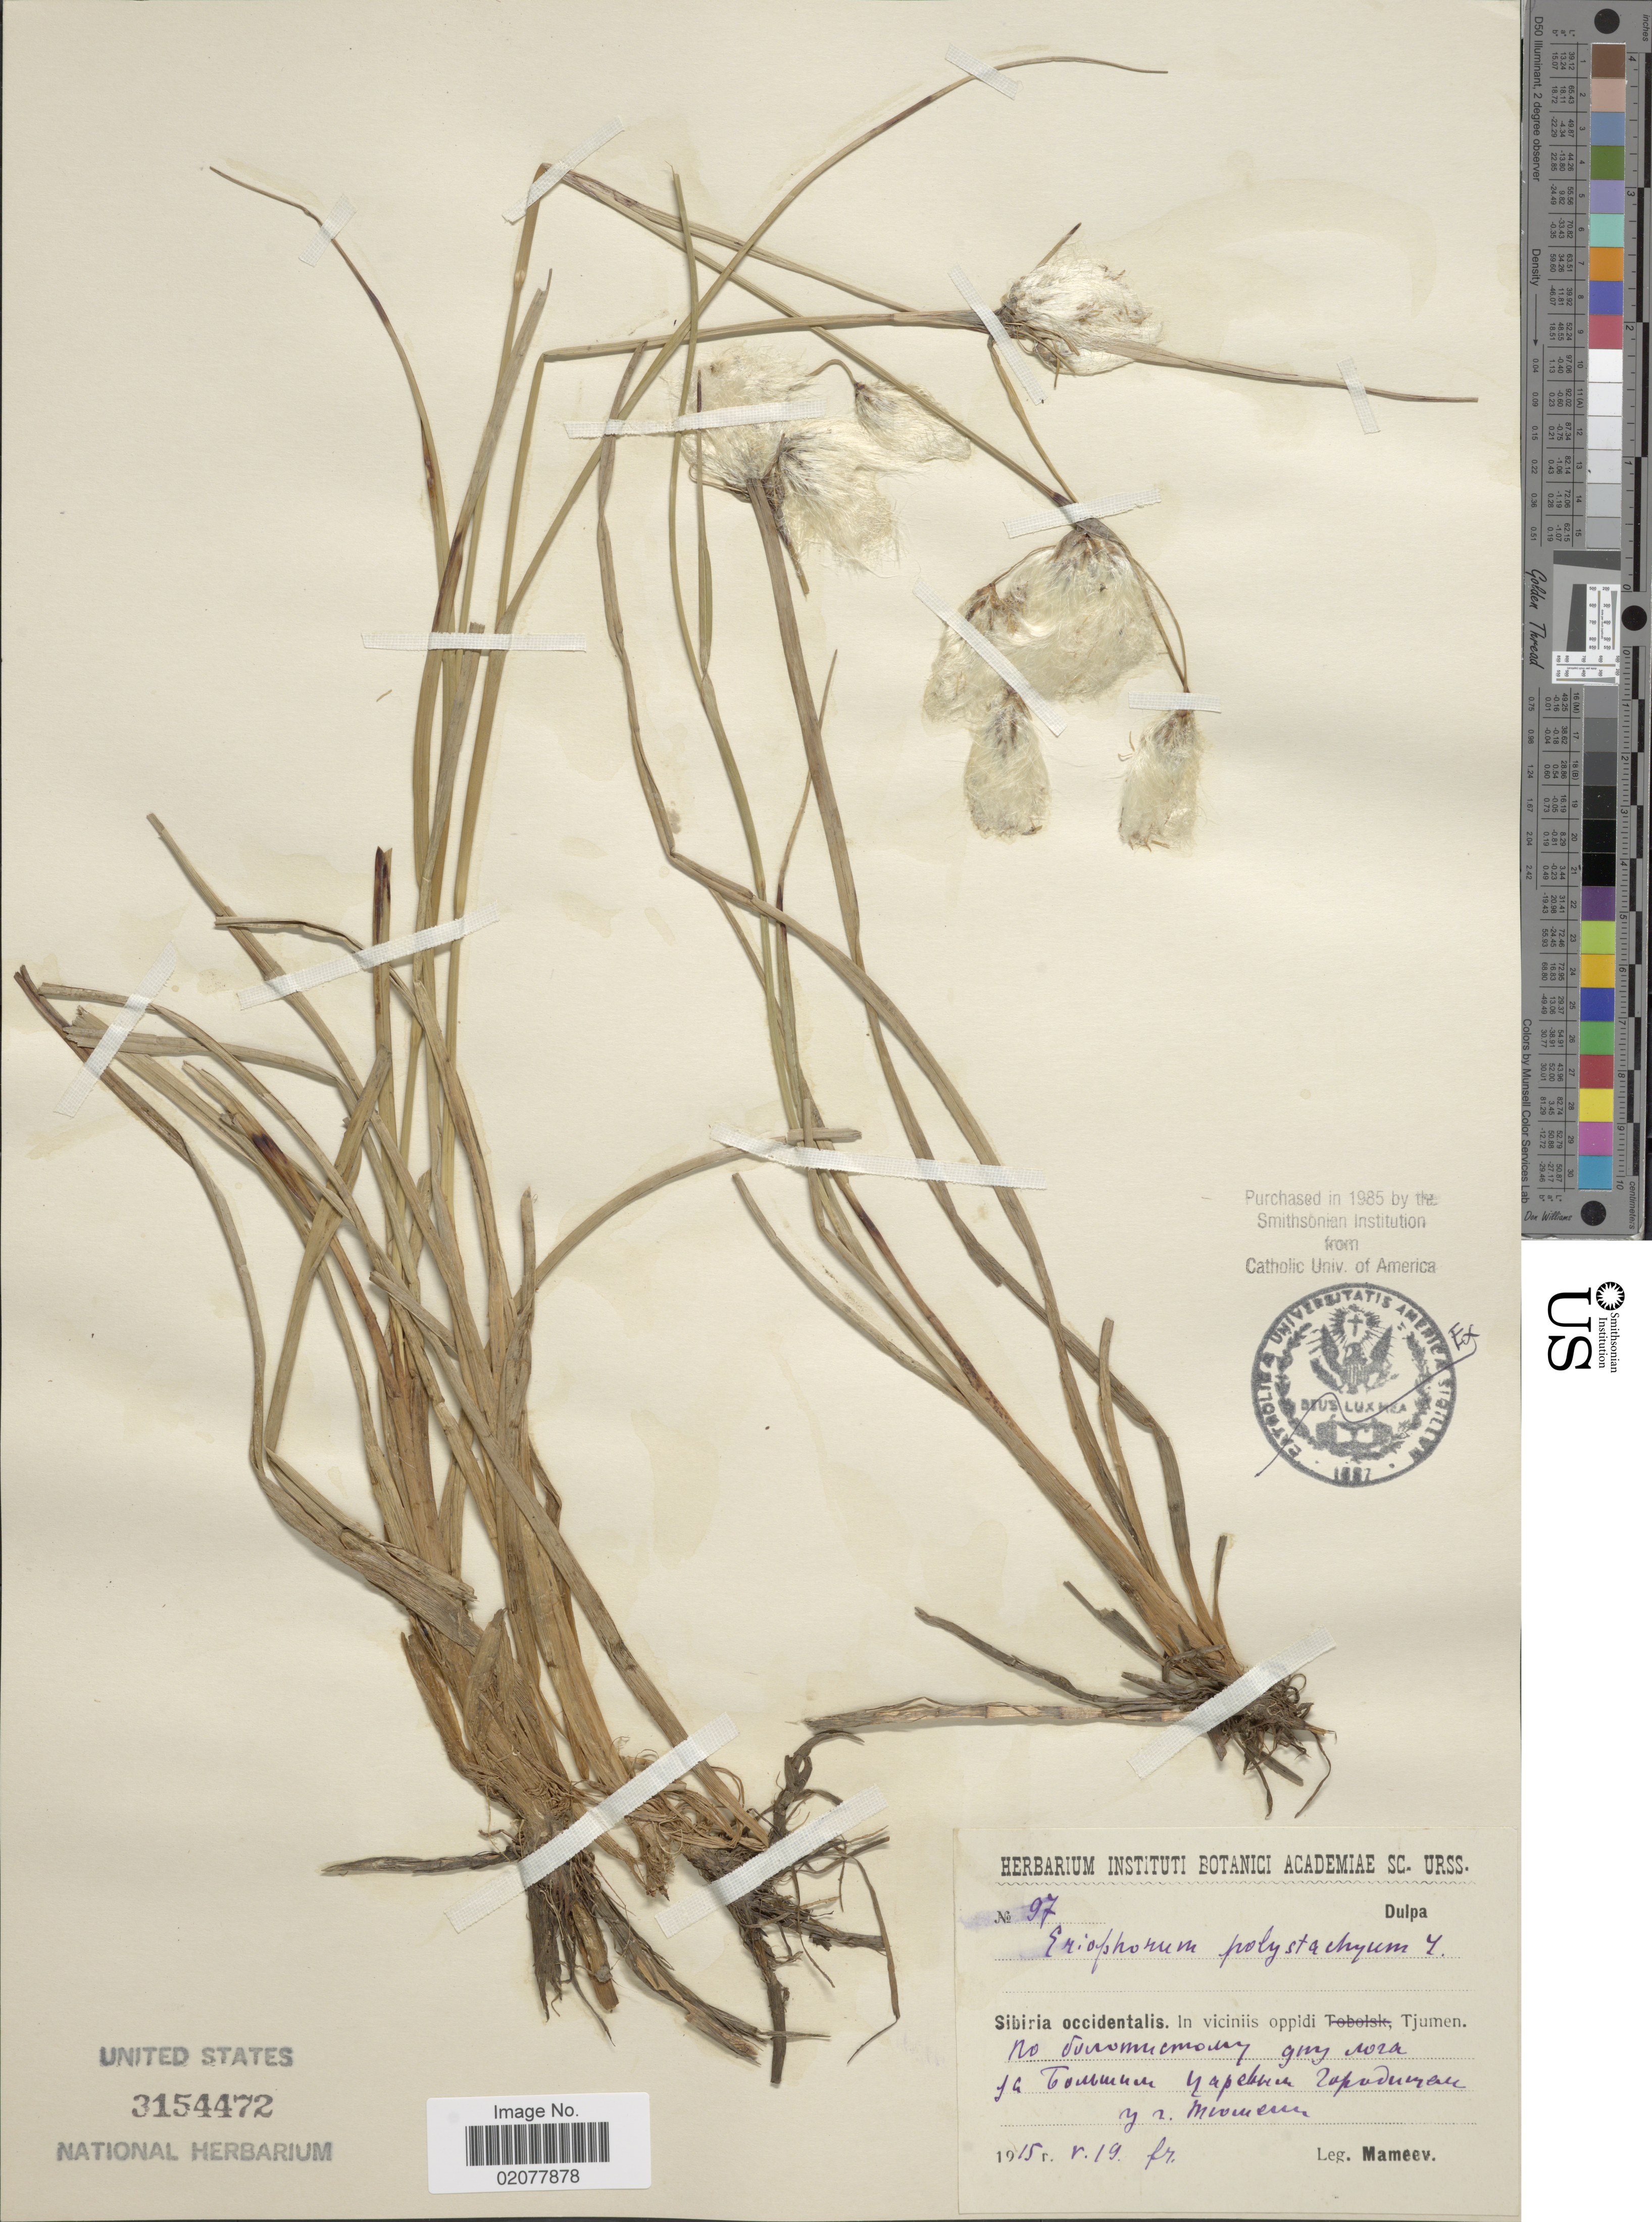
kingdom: Plantae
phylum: Tracheophyta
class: Liliopsida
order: Poales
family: Cyperaceae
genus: Eriophorum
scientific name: Eriophorum angustifolium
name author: Honck.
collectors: Mameev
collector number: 97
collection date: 1915-05-19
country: Russian Federation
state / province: Tyumen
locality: Sibiria occidentalis. In viciniis oppidi Tjumen. X.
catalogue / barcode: US 3154472